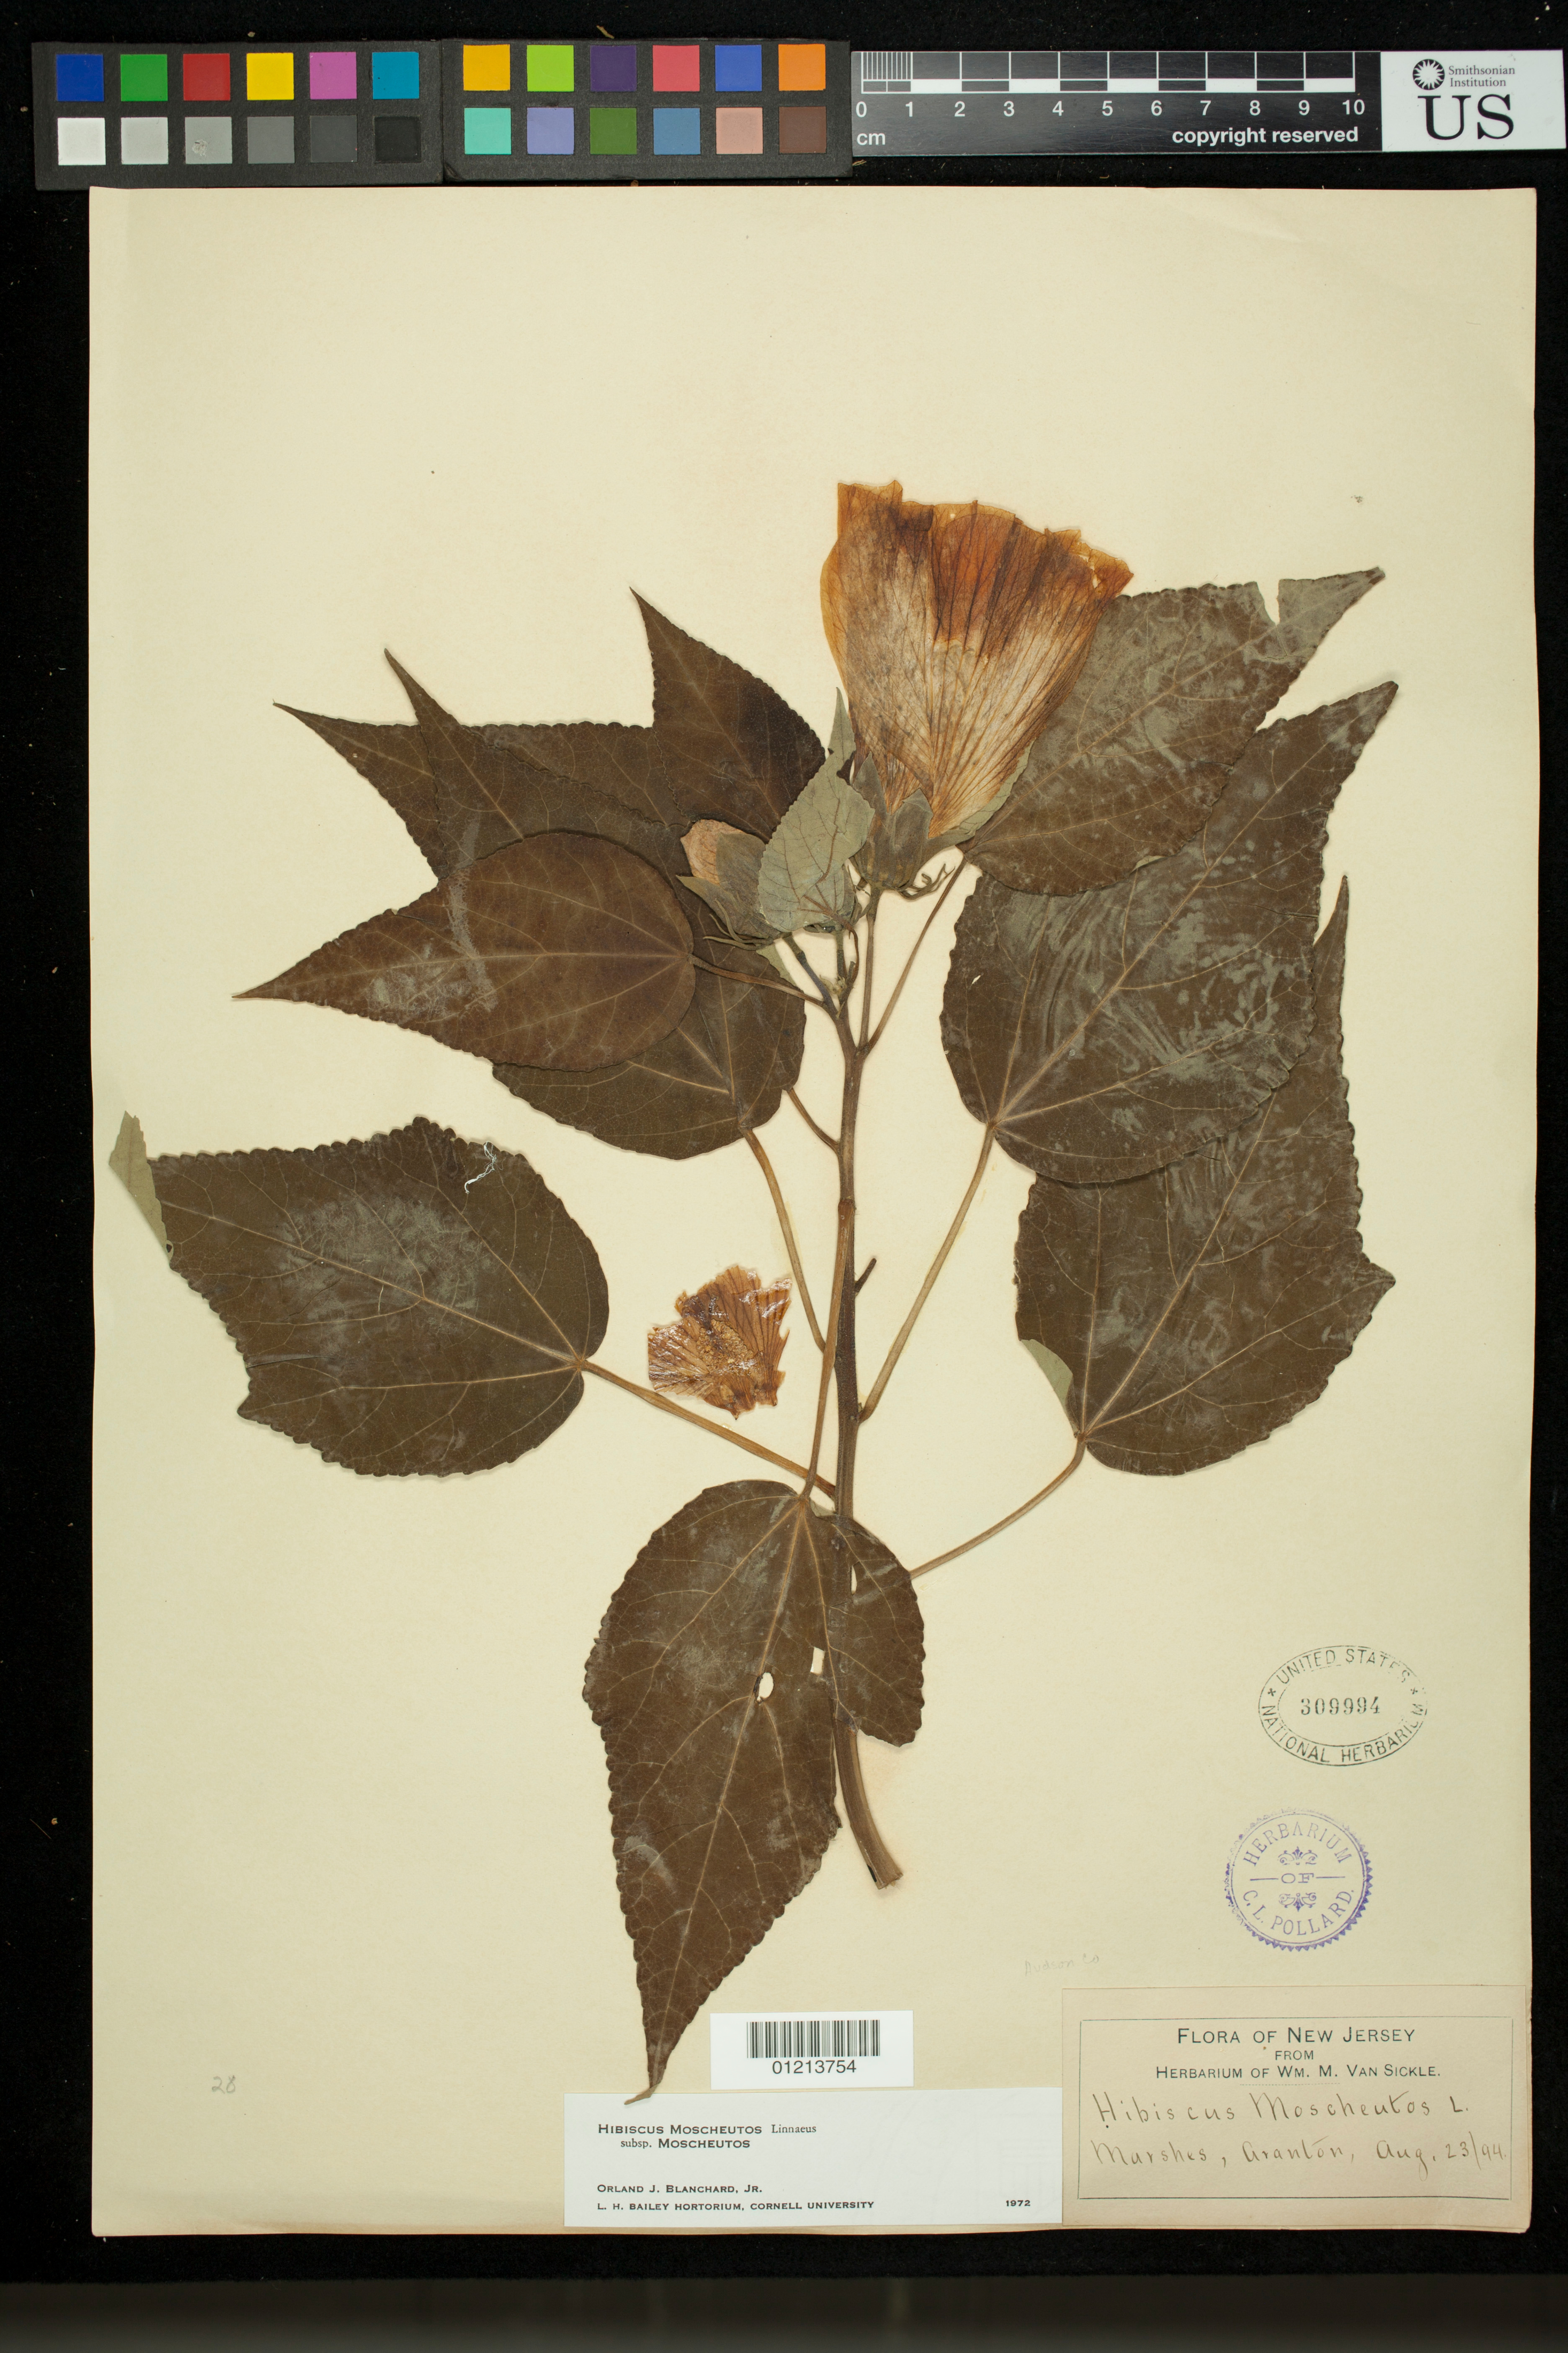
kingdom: Plantae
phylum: Tracheophyta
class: Magnoliopsida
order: Malvales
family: Malvaceae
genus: Hibiscus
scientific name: Hibiscus moscheutos subsp. moscheutos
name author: L.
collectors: W. M. Van Sickle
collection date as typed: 23 Aug 1894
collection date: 1894-08-23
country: United States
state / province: New Jersey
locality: Marshes, Granton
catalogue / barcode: US 309994